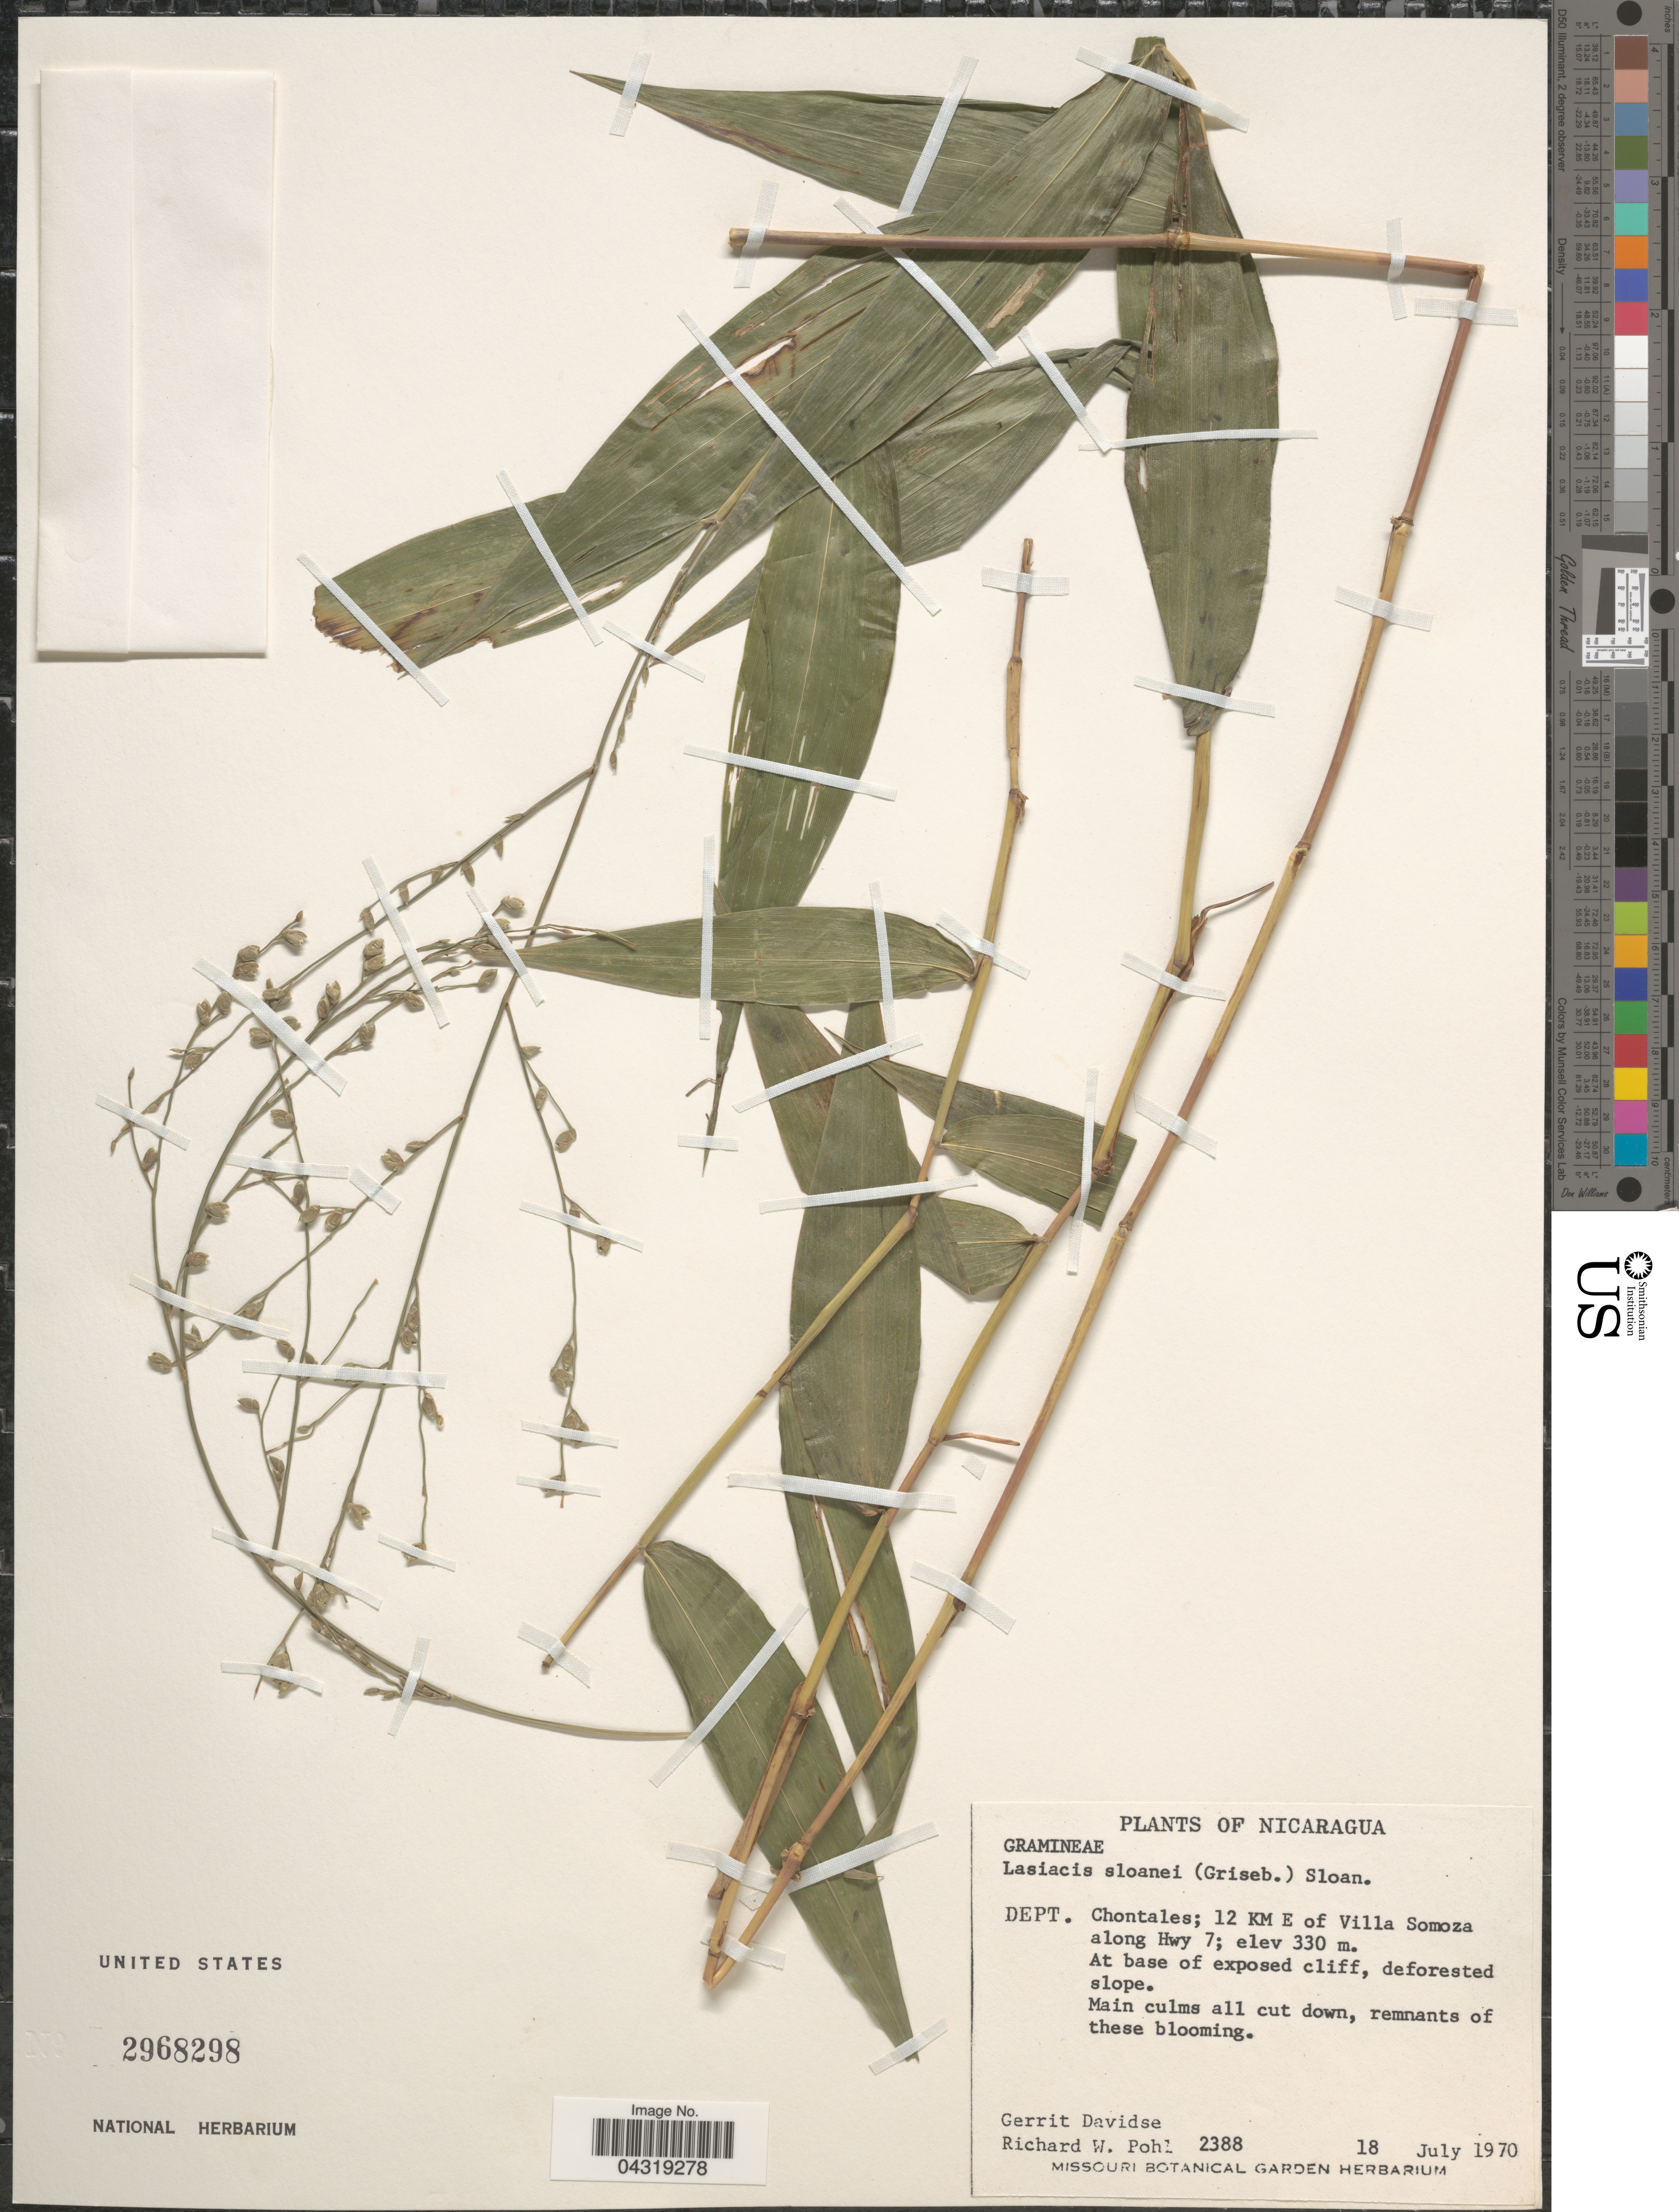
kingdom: Plantae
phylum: Tracheophyta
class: Liliopsida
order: Poales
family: Poaceae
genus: Lasiacis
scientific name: Lasiacis sloanei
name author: (Griseb.) Hitchc.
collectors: G. Davidse & R. W. Pohl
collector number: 2388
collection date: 1970-07-18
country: Nicaragua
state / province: Chontales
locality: DEPT. Chontales; 12 KM E of Villa Somoza along Hwy 7. At base of exposed cliff, deforested slope.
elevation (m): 330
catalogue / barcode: US 2968298